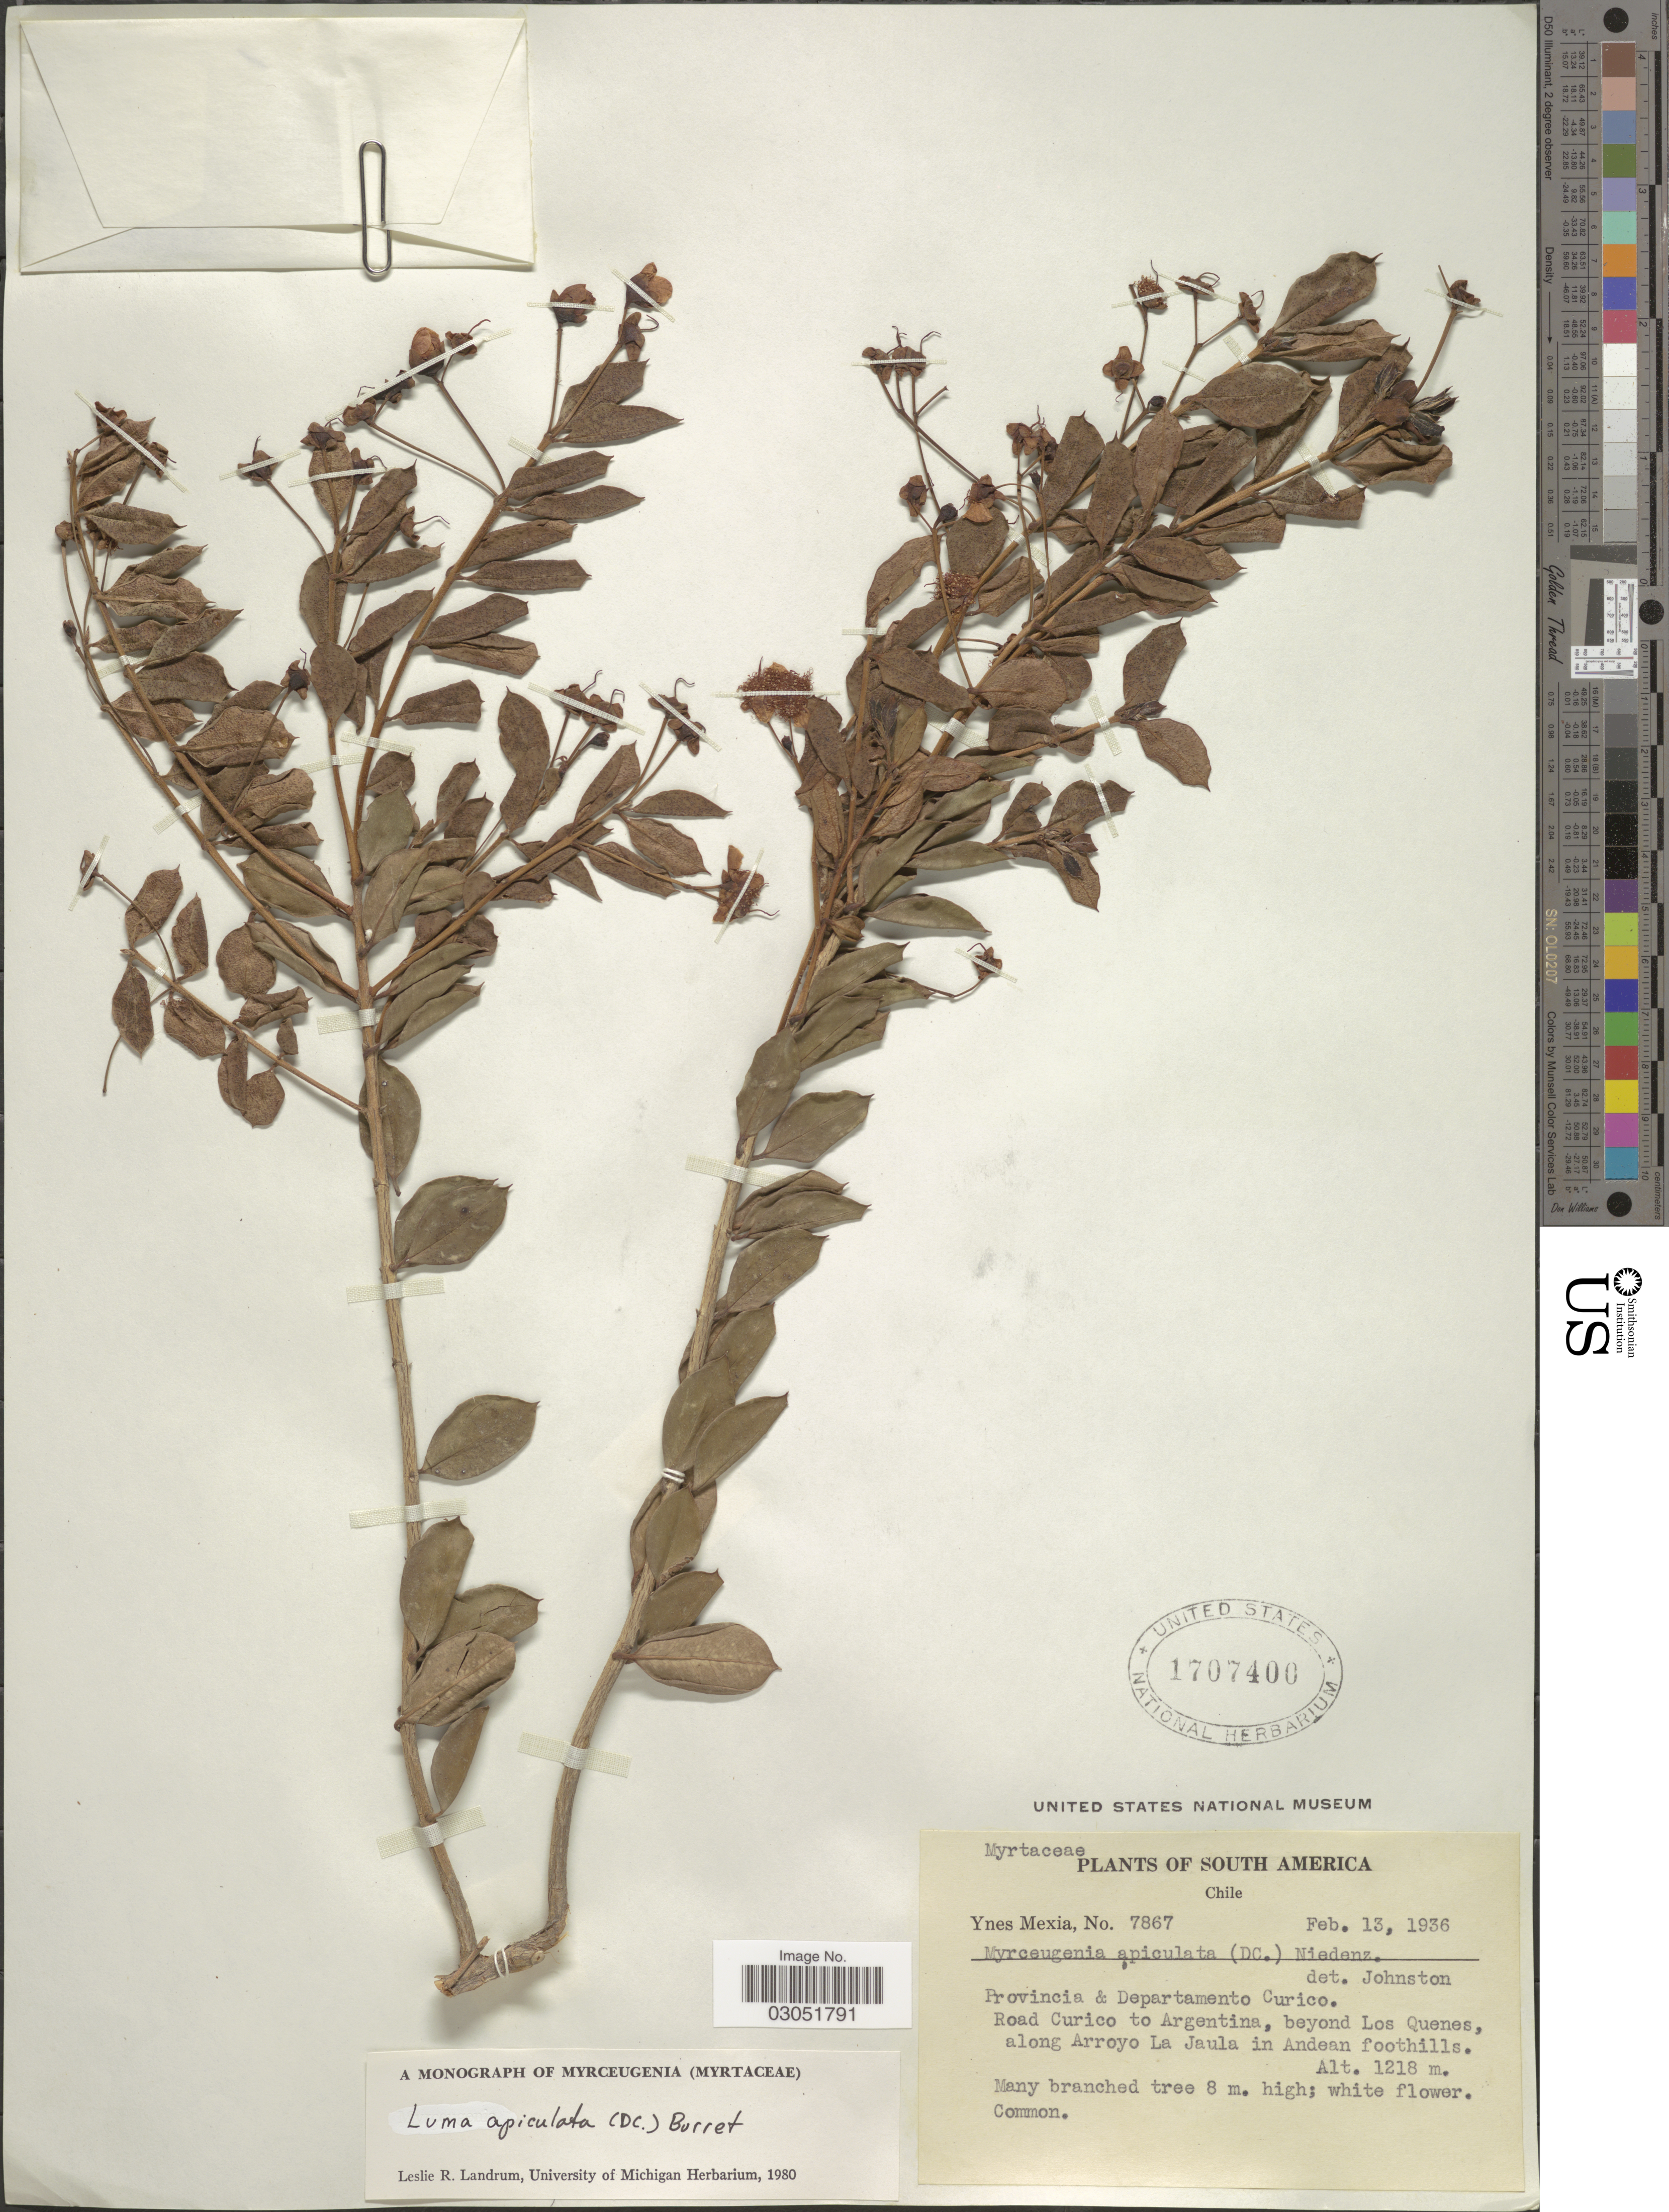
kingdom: Plantae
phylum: Tracheophyta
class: Magnoliopsida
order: Myrtales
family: Myrtaceae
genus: Luma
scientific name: Luma apiculata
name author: (DC.) Burret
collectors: Y. Mexia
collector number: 7867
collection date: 1936-02-13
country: Chile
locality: Provincia & Departamento Curico. Road Curico to Argentina, beyond Los Quenes, along Arroyo La Jaula in Andean foothills.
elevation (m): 1218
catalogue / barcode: US 1707400